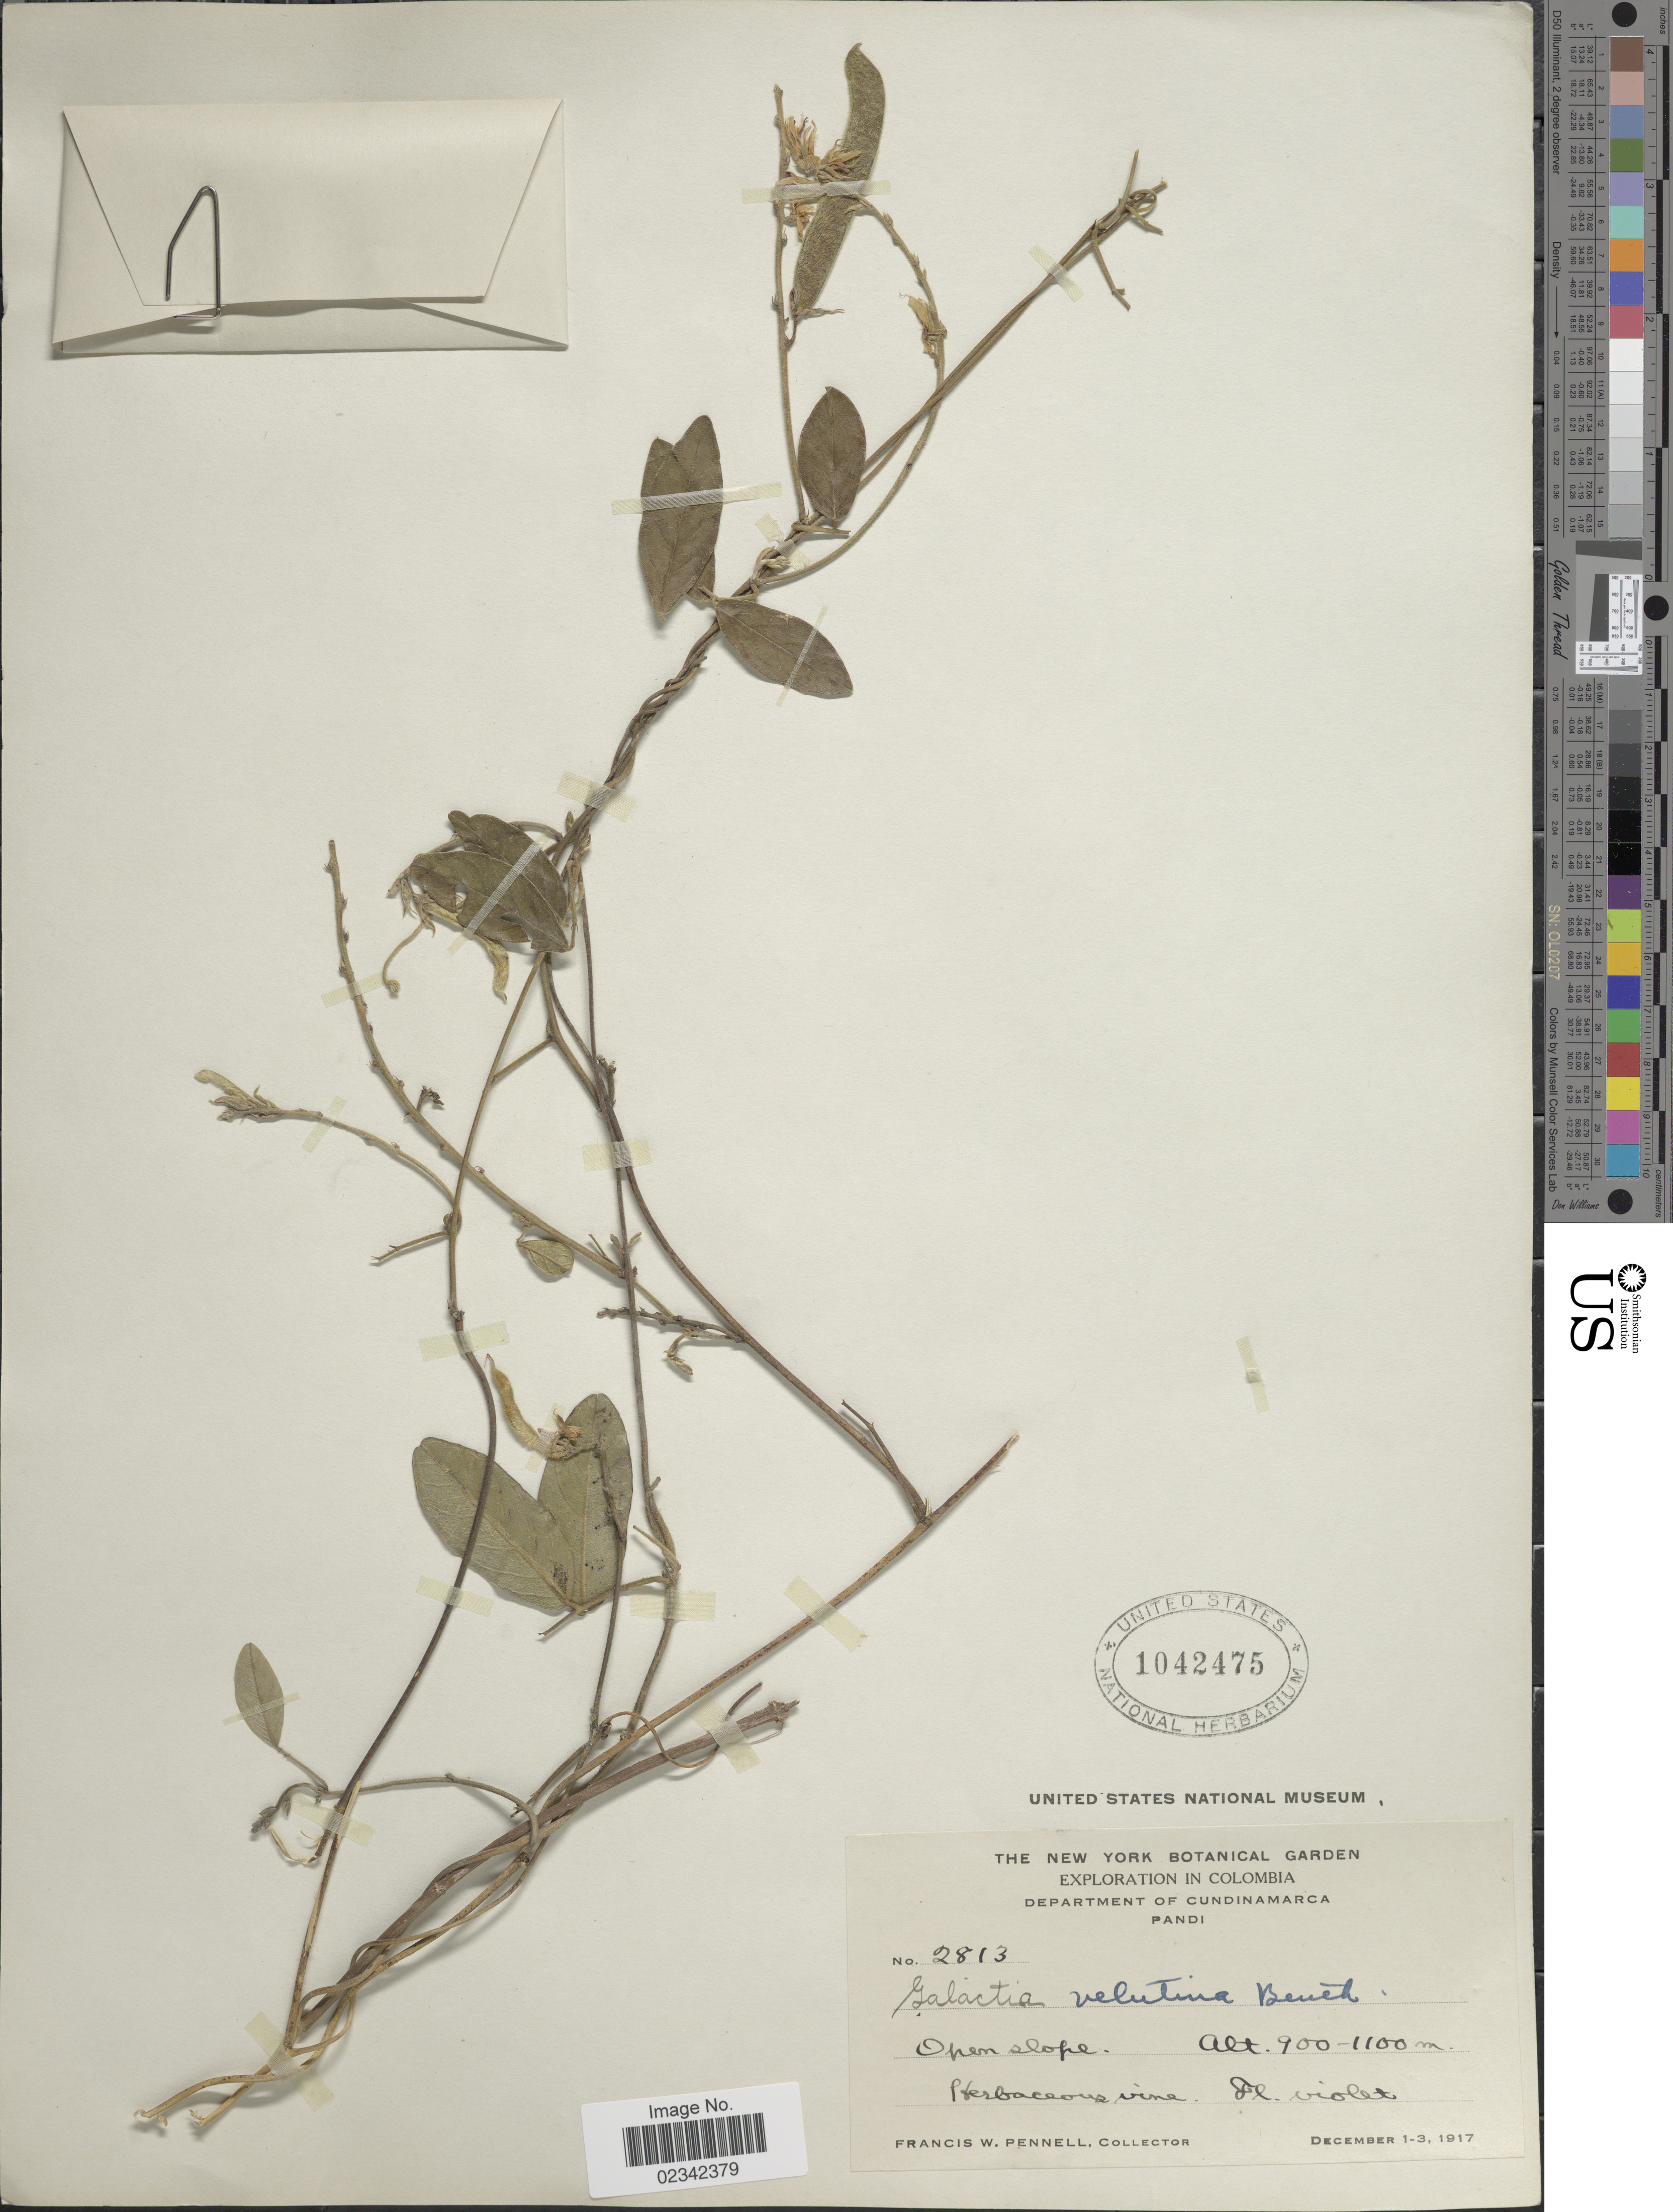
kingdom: Plantae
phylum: Tracheophyta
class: Magnoliopsida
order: Fabales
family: Fabaceae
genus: Galactia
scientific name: Galactia striata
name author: (Jacq.) Urb.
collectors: F. W. Pennell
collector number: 2813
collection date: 1917-12-01/1917-12-03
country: Colombia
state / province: Cundinamarca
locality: Pandi, open slope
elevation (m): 900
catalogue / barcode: US 1042475